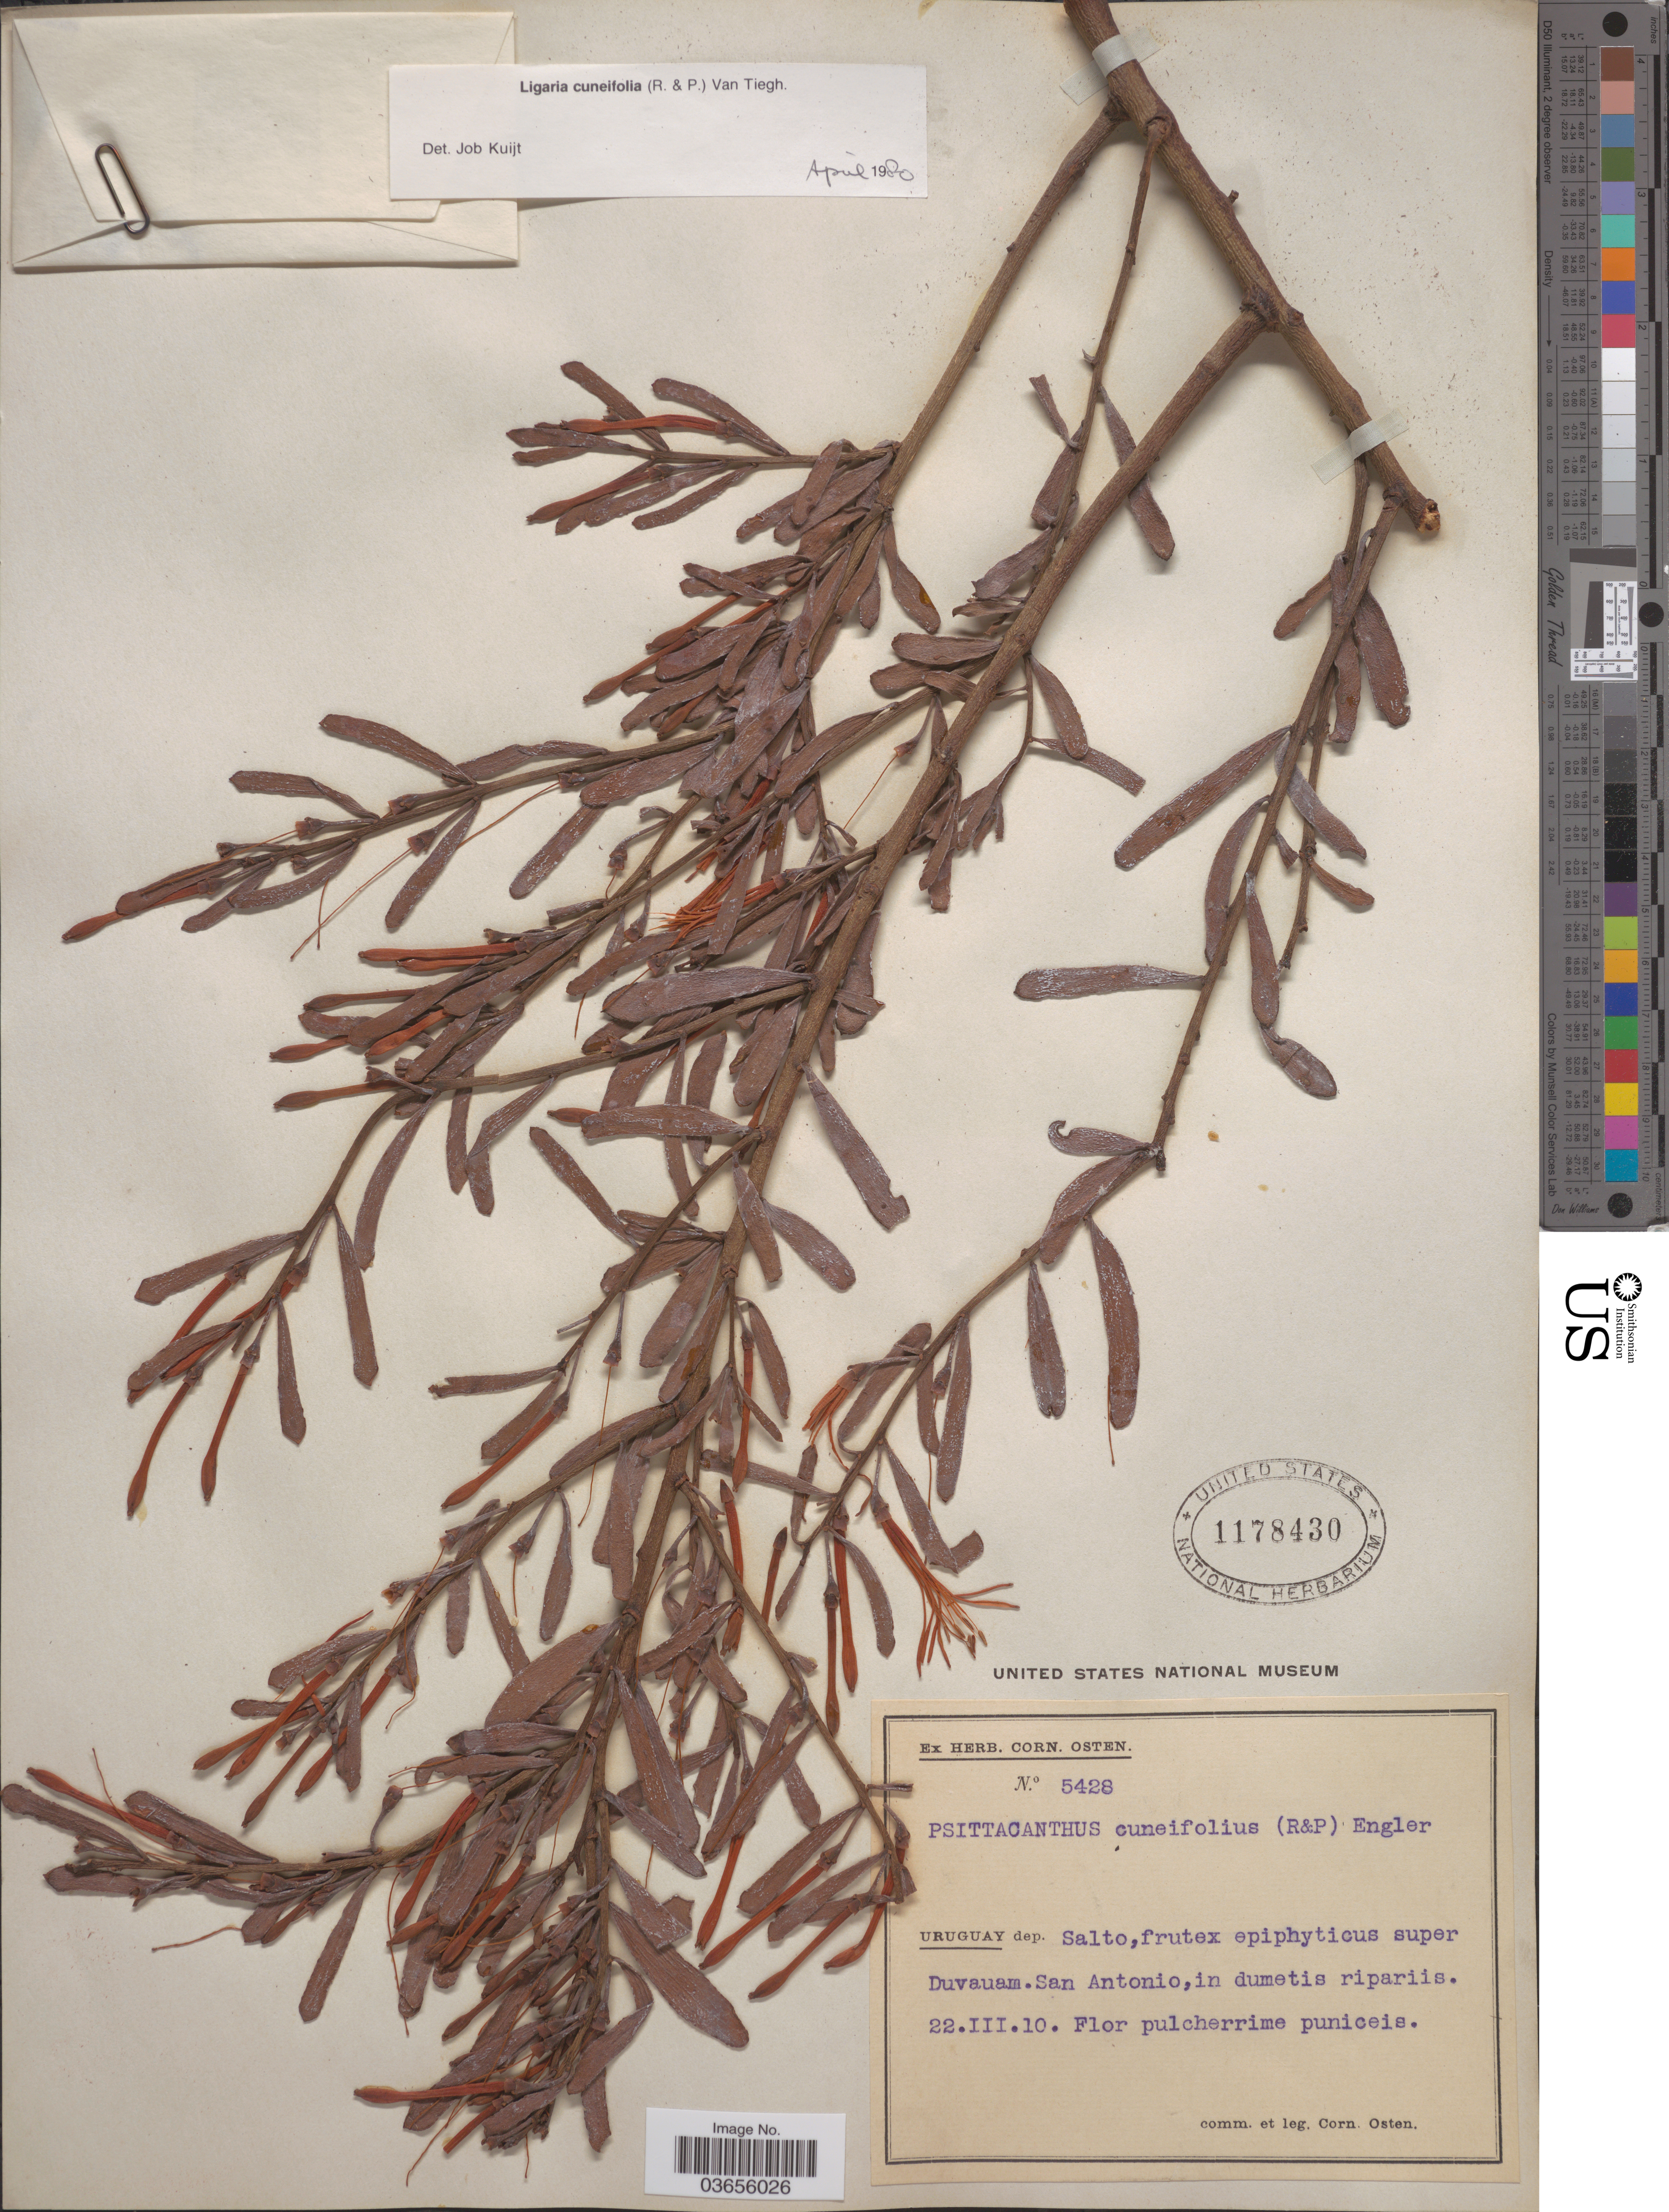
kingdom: Plantae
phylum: Tracheophyta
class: Magnoliopsida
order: Santalales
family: Loranthaceae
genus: Ligaria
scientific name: Ligaria cuneifolia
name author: (Ruiz & Pav.) Tiegh.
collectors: C. Osten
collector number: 5428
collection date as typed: Transcribed d/m/y: 22/3/10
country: Uruguay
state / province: Salto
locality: Dep. Salto. San Antonio.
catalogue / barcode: US 1178430